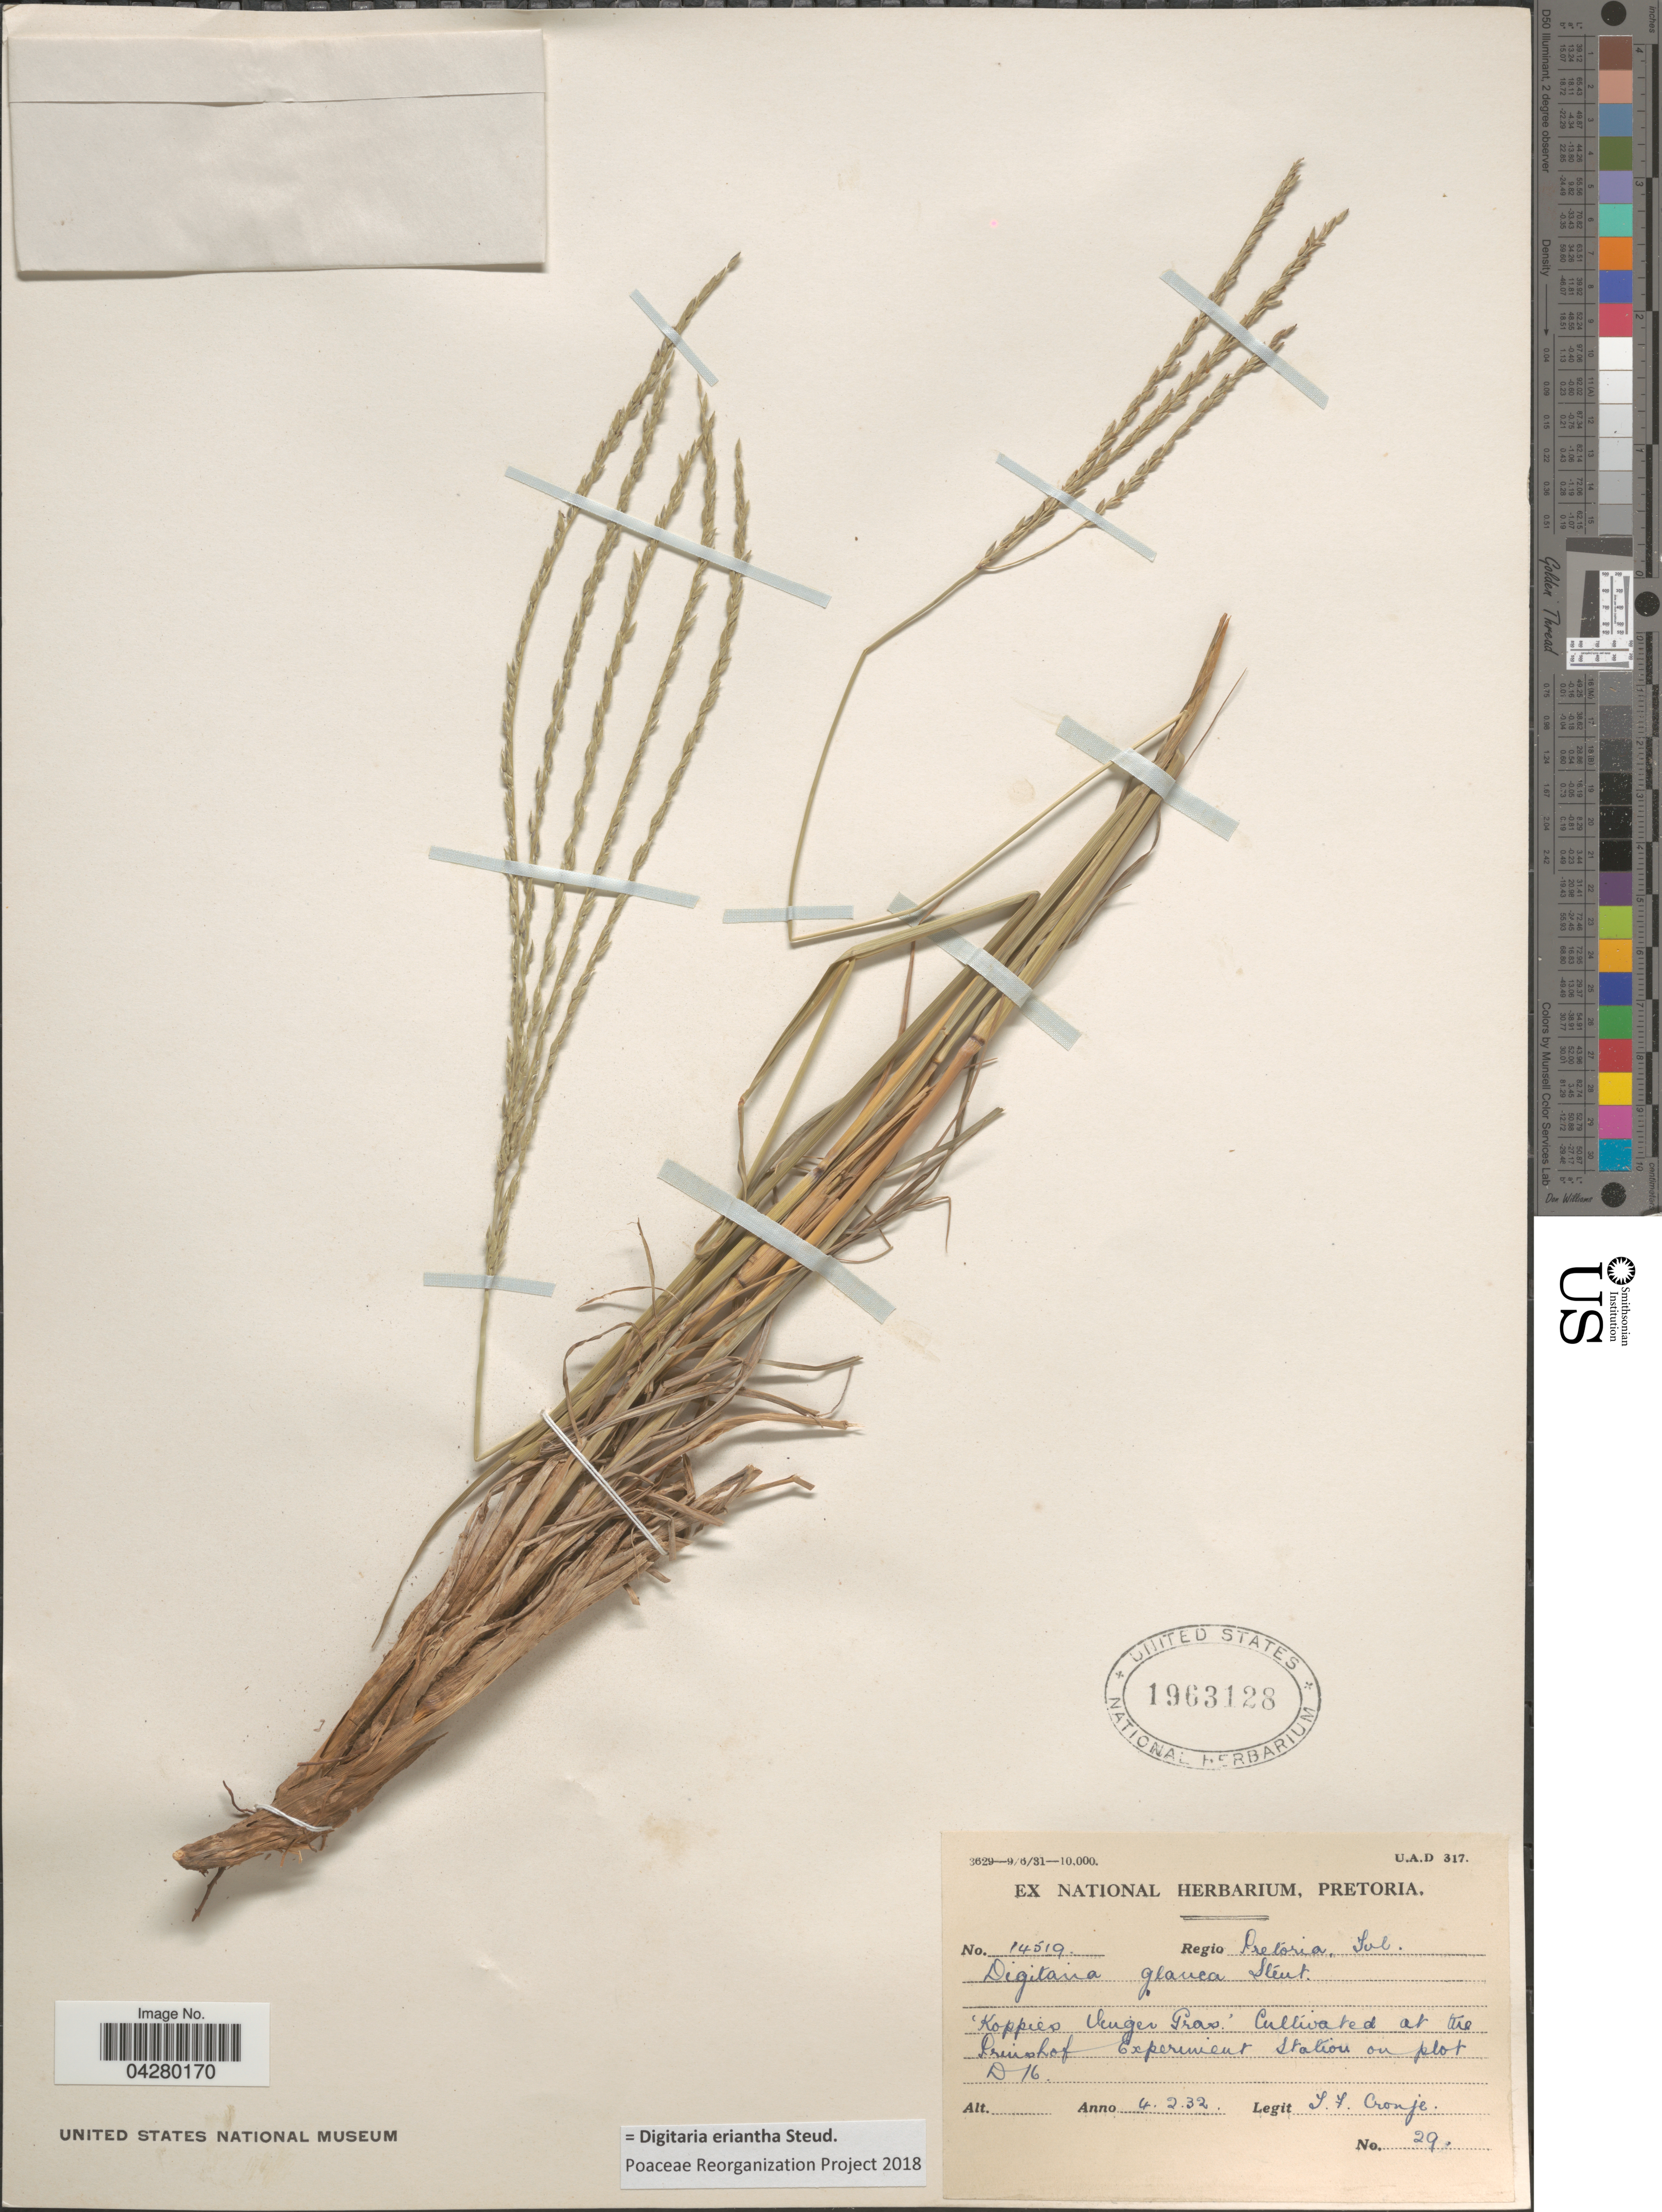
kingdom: Plantae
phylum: Tracheophyta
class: Liliopsida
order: Poales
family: Poaceae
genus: Digitaria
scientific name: Digitaria eriantha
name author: Steud.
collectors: L. Cronje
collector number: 29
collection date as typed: Transcribed d/m/y: 4/2/32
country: South Africa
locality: Cultivated at the Prinshof Experiment Station on plot D16.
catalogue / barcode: US 1963128